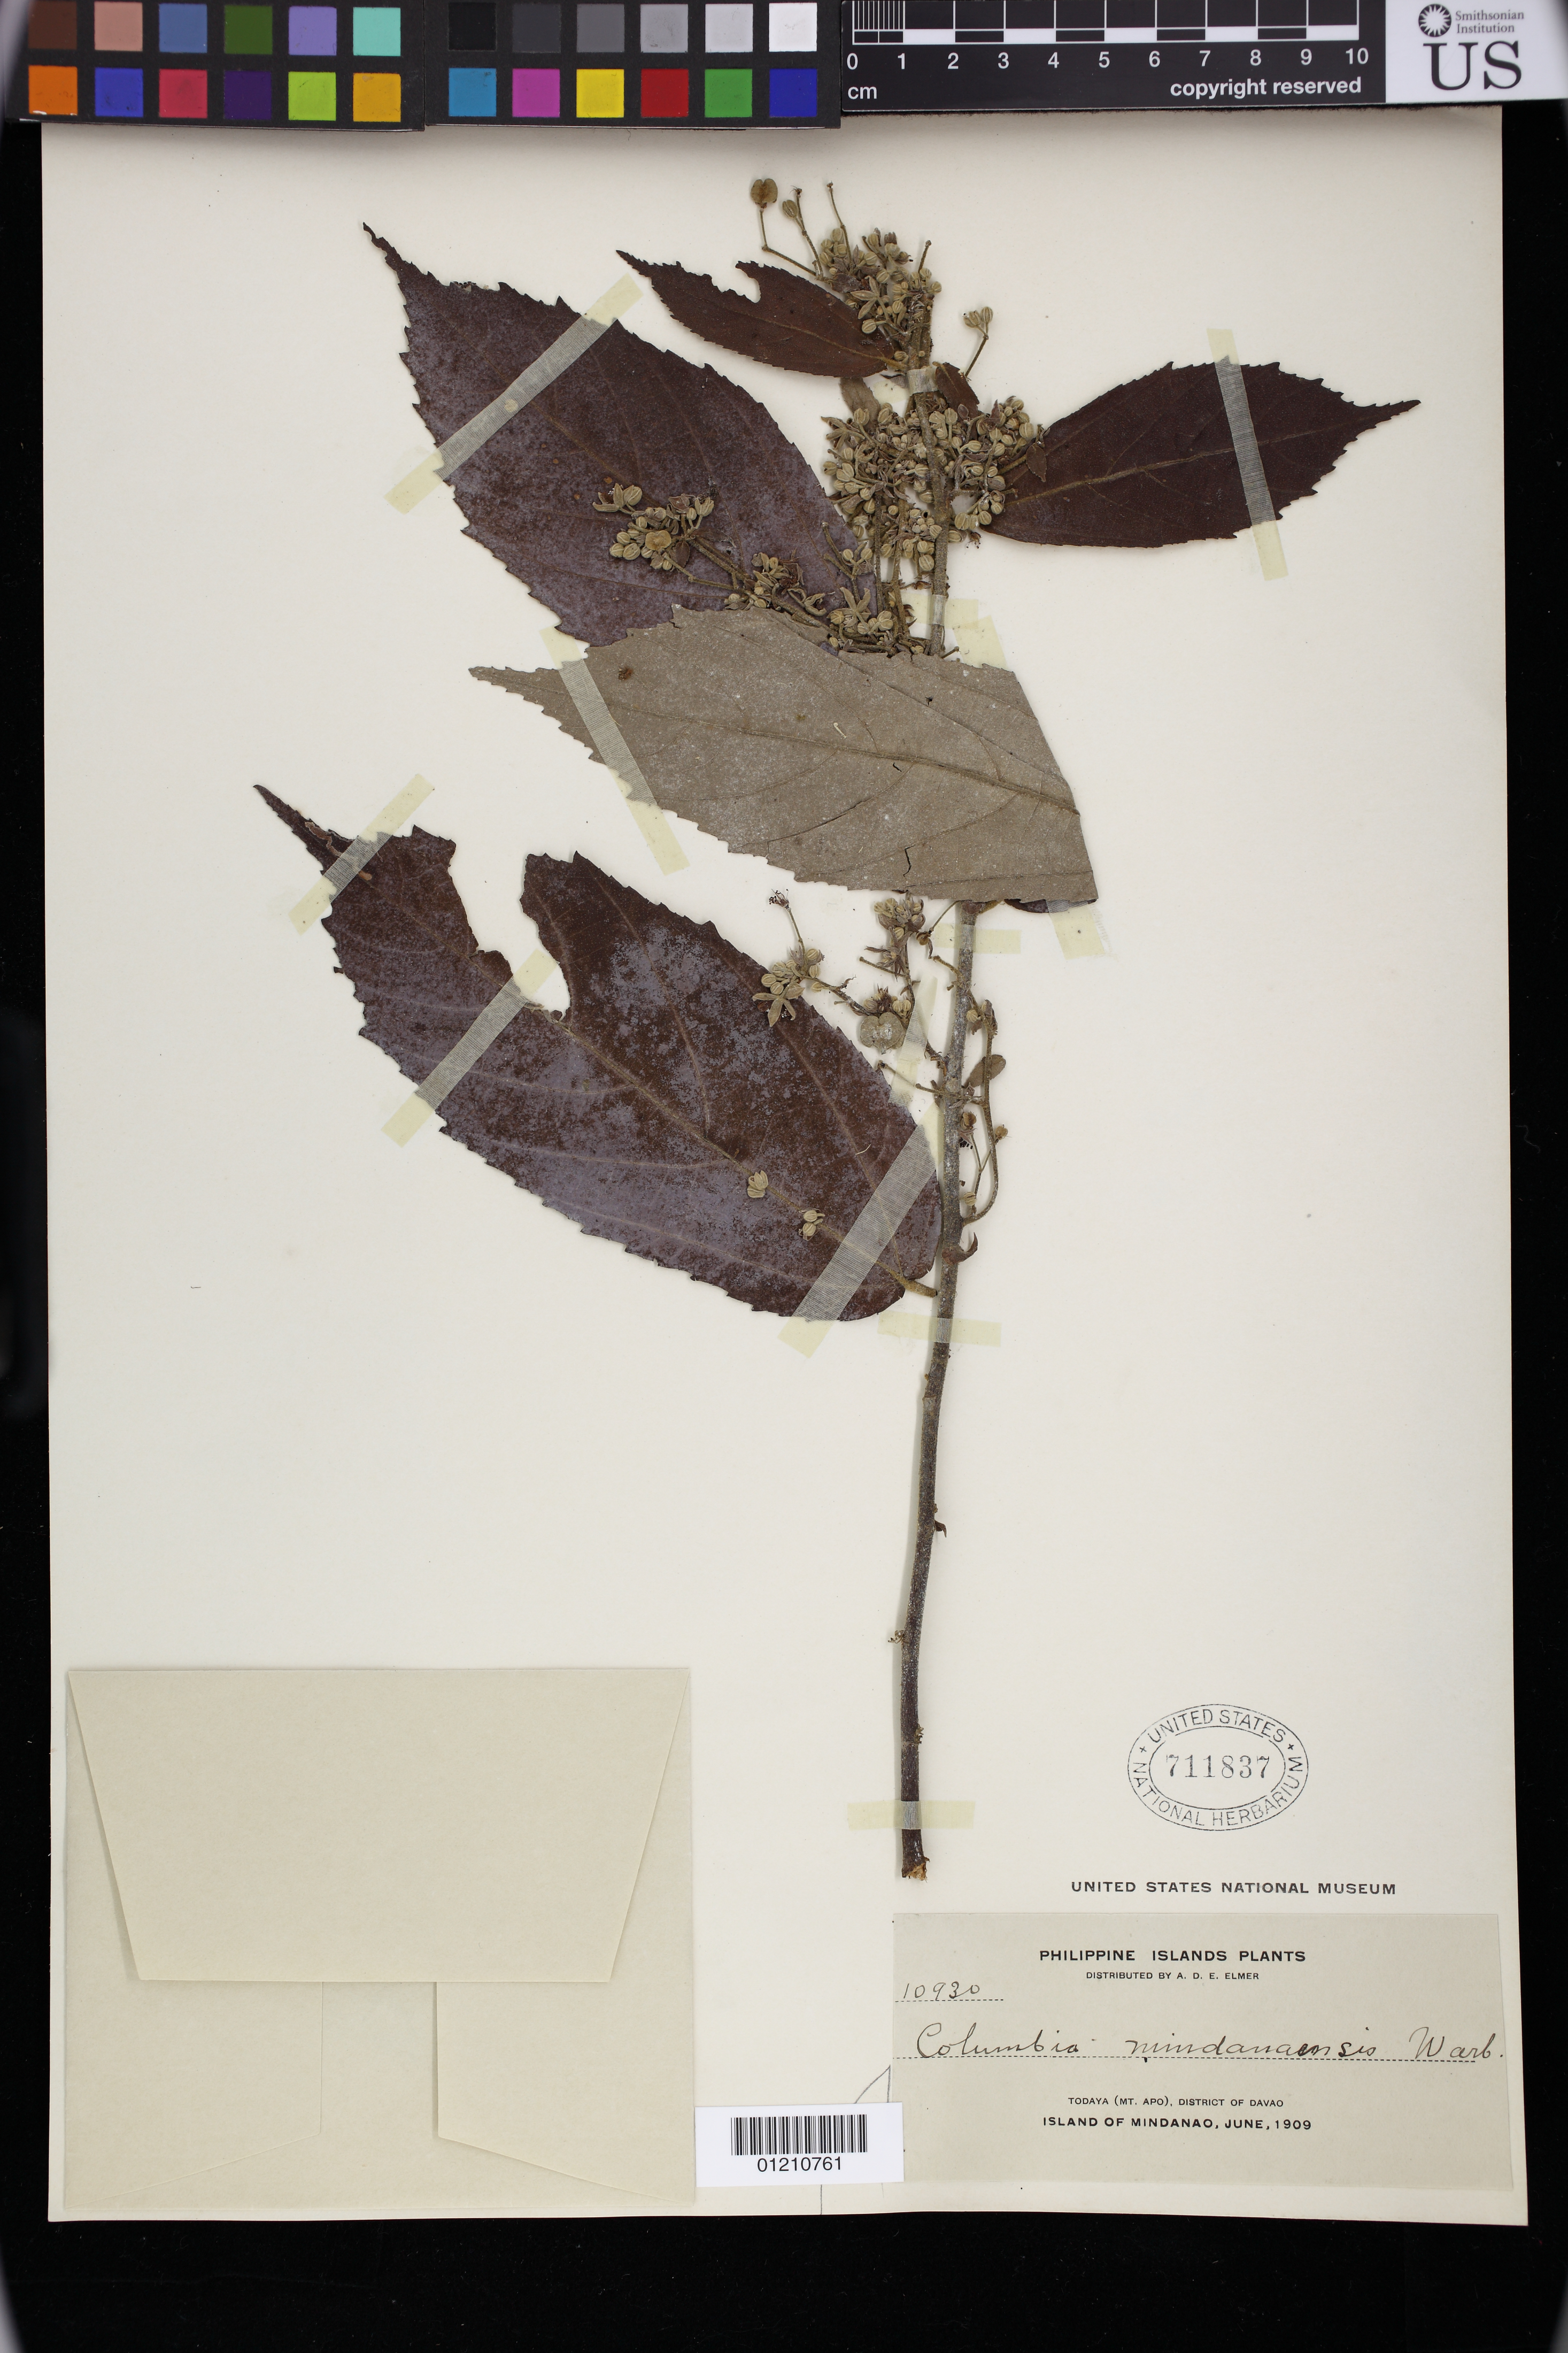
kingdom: Plantae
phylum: Tracheophyta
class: Magnoliopsida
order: Malvales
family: Malvaceae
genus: Colona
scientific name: Colona serratifolia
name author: Cav.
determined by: Dorr, L. J., (BOT), Smithsonian Institution - National Museum of Natural History (UNITED STATES)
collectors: A. D. E. Elmer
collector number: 10930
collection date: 1909-06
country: Philippines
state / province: Davao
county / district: Davao del Sur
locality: Todaya (Mt. Apo). Southern Mindanao.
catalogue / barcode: US 711837